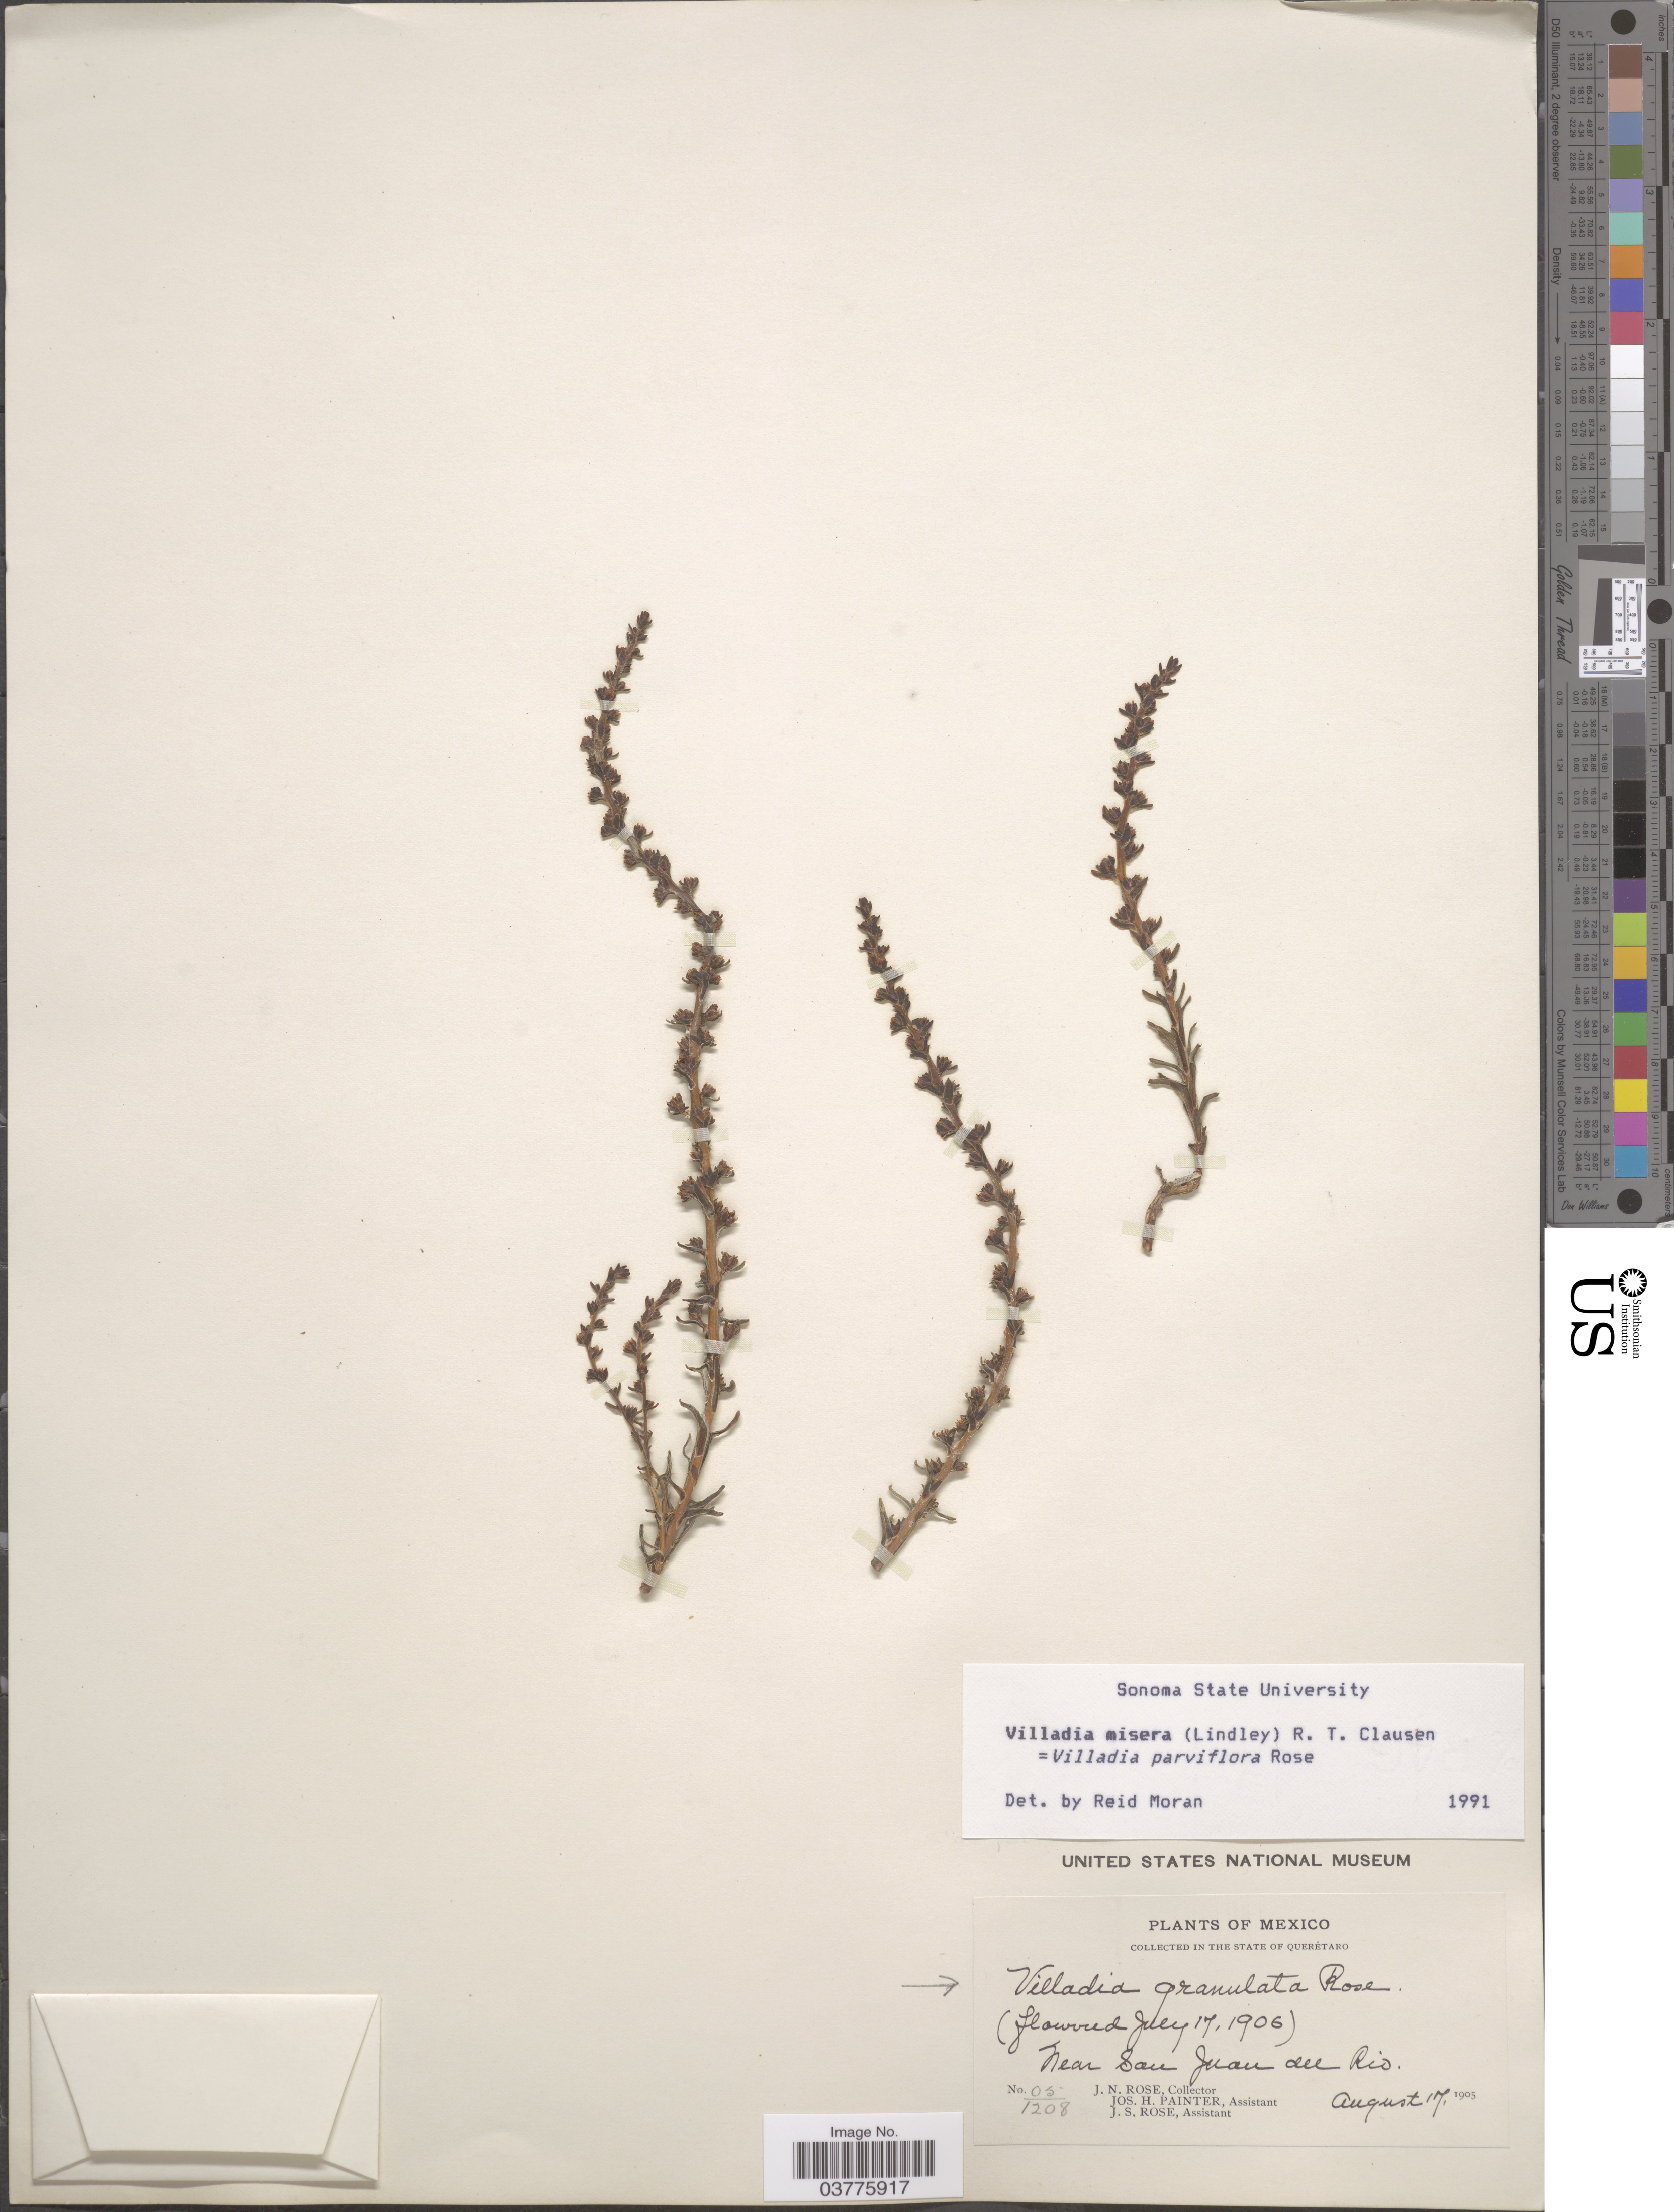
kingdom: Plantae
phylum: Tracheophyta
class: Magnoliopsida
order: Saxifragales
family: Crassulaceae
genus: Villadia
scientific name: Villadia parviflora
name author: (Hemsl.) Rose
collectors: J. N. Rose, J. H. Painter & J. S. Rose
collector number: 05/1208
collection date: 1905-08-17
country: Mexico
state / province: Querétaro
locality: Near San Juan del Rio.